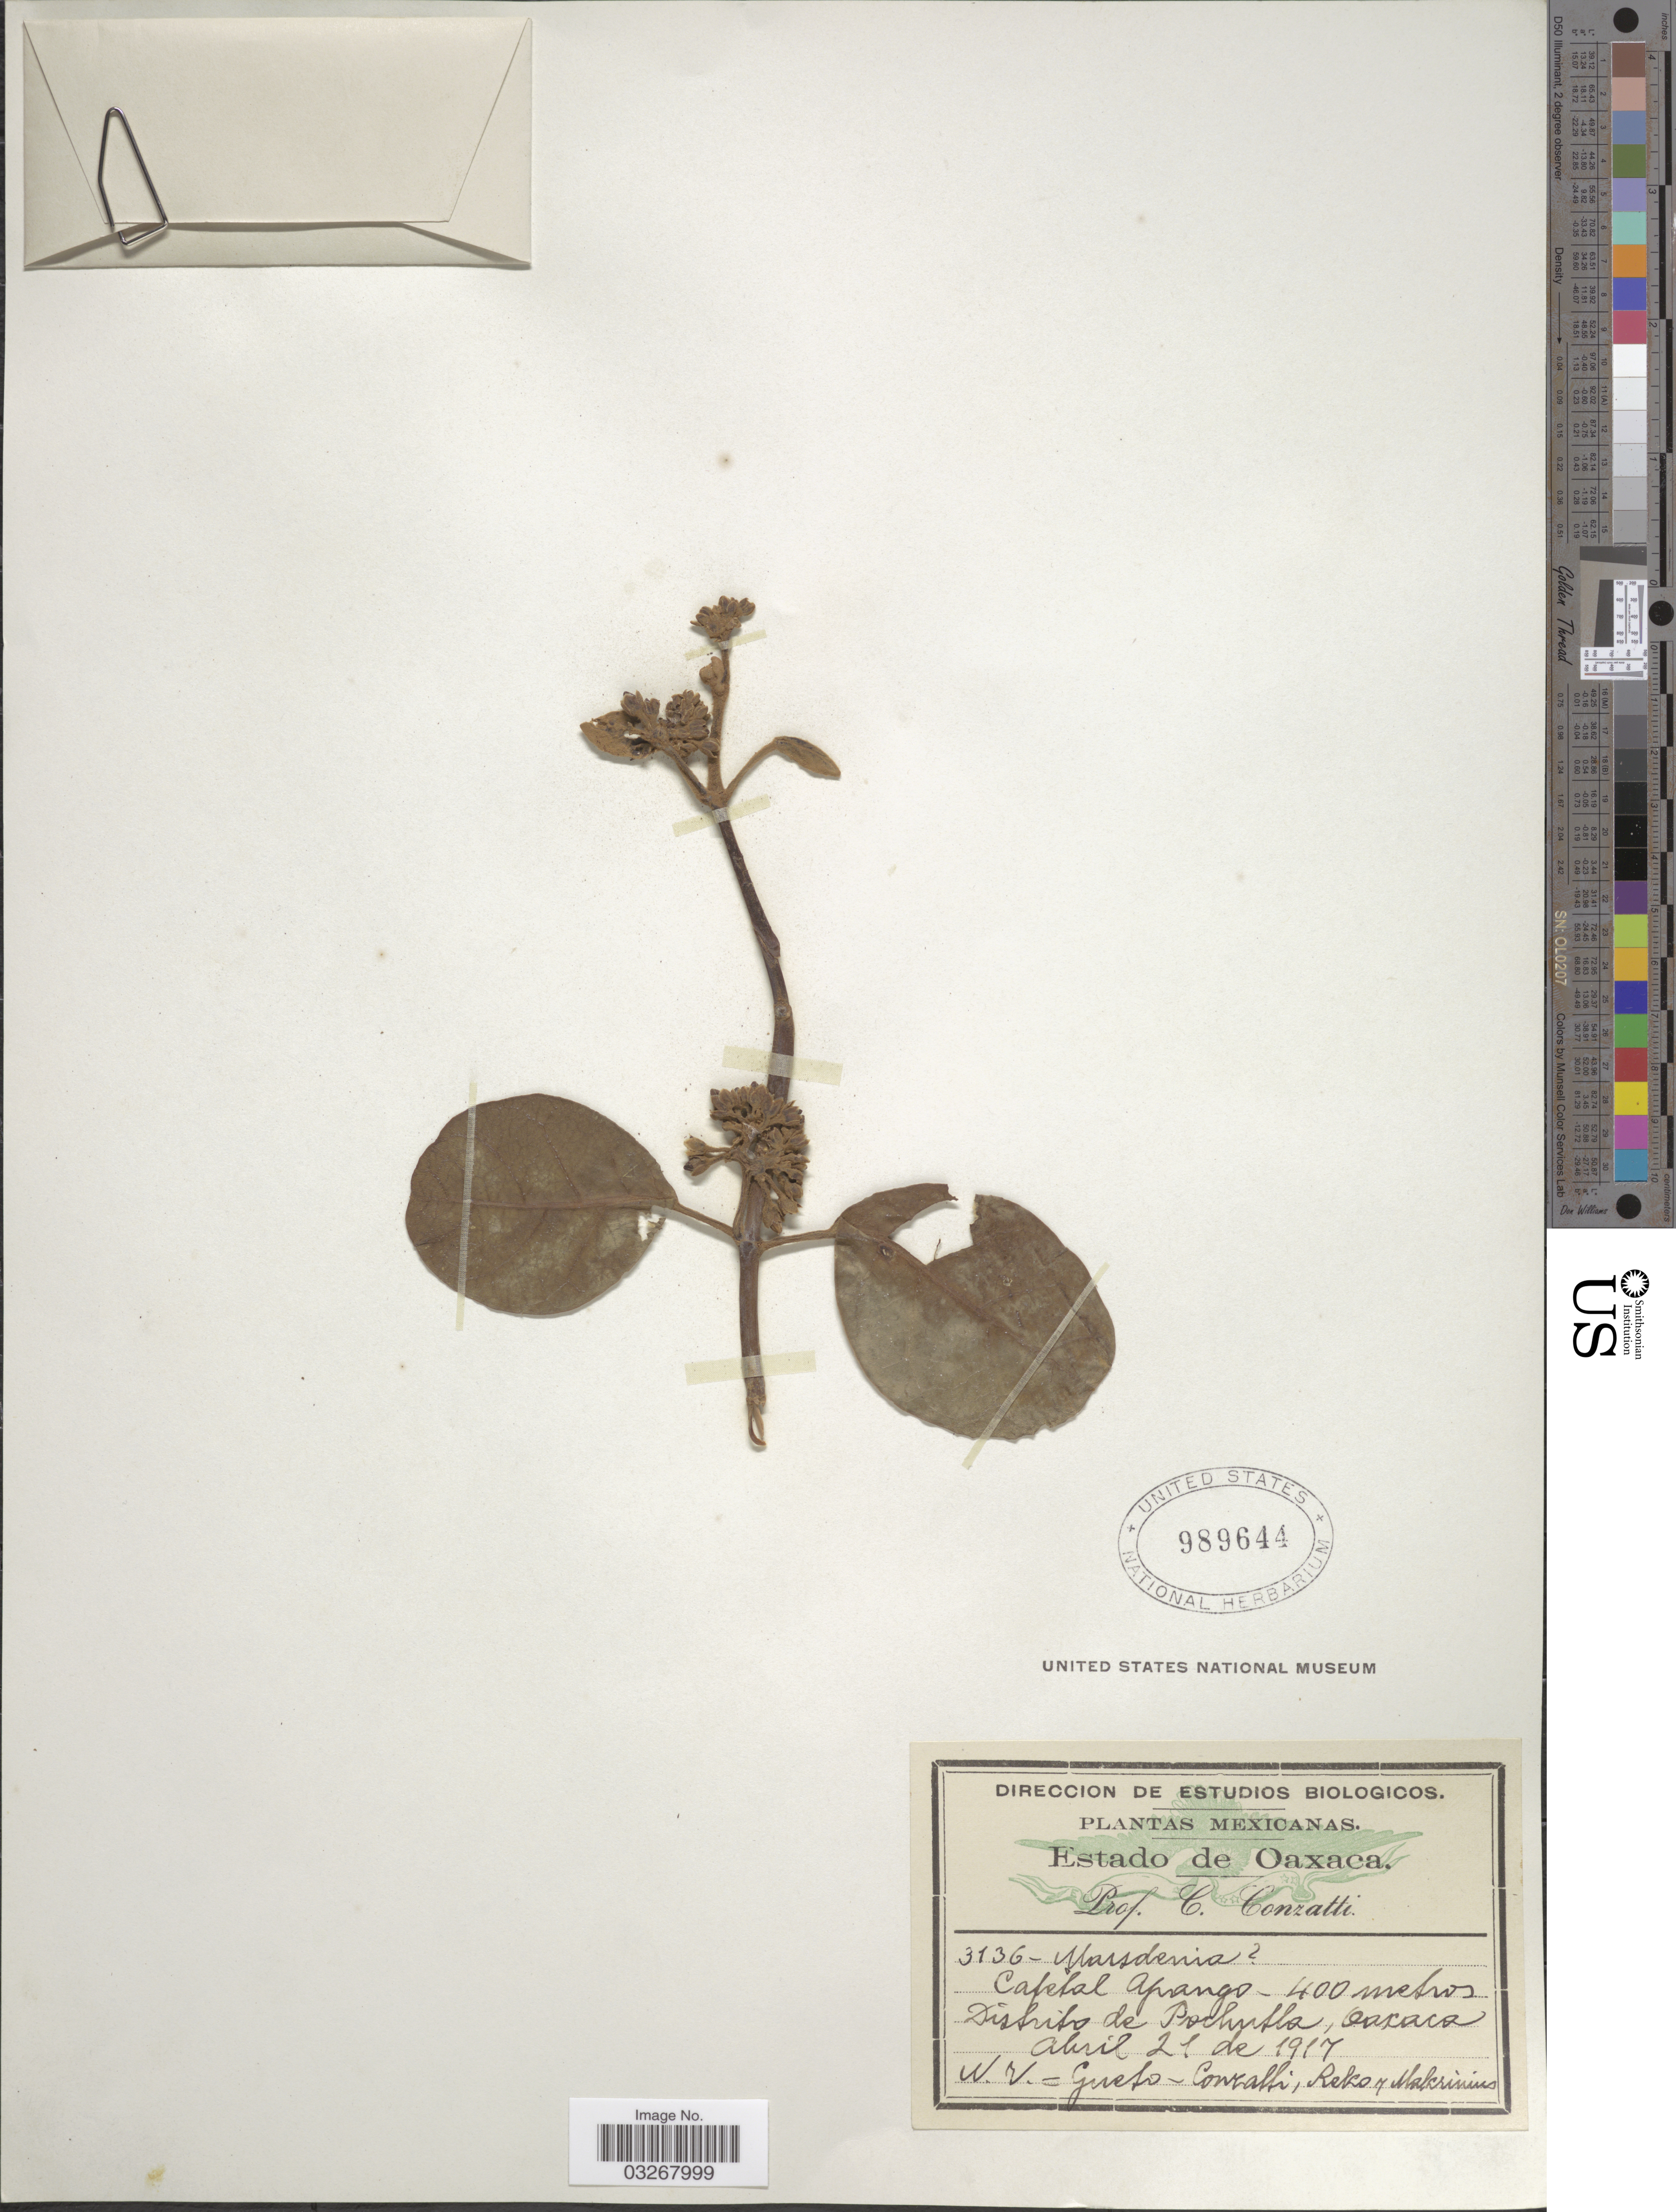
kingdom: Plantae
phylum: Tracheophyta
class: Magnoliopsida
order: Gentianales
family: Apocynaceae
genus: Marsdenia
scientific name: Marsdenia sp.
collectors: C. Conzatti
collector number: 3136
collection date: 1917-04-21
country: Mexico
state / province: Oaxaca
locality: Cafetal Apango, Distrito de Pochutla, Oaxaca.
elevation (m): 400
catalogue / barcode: US 989644